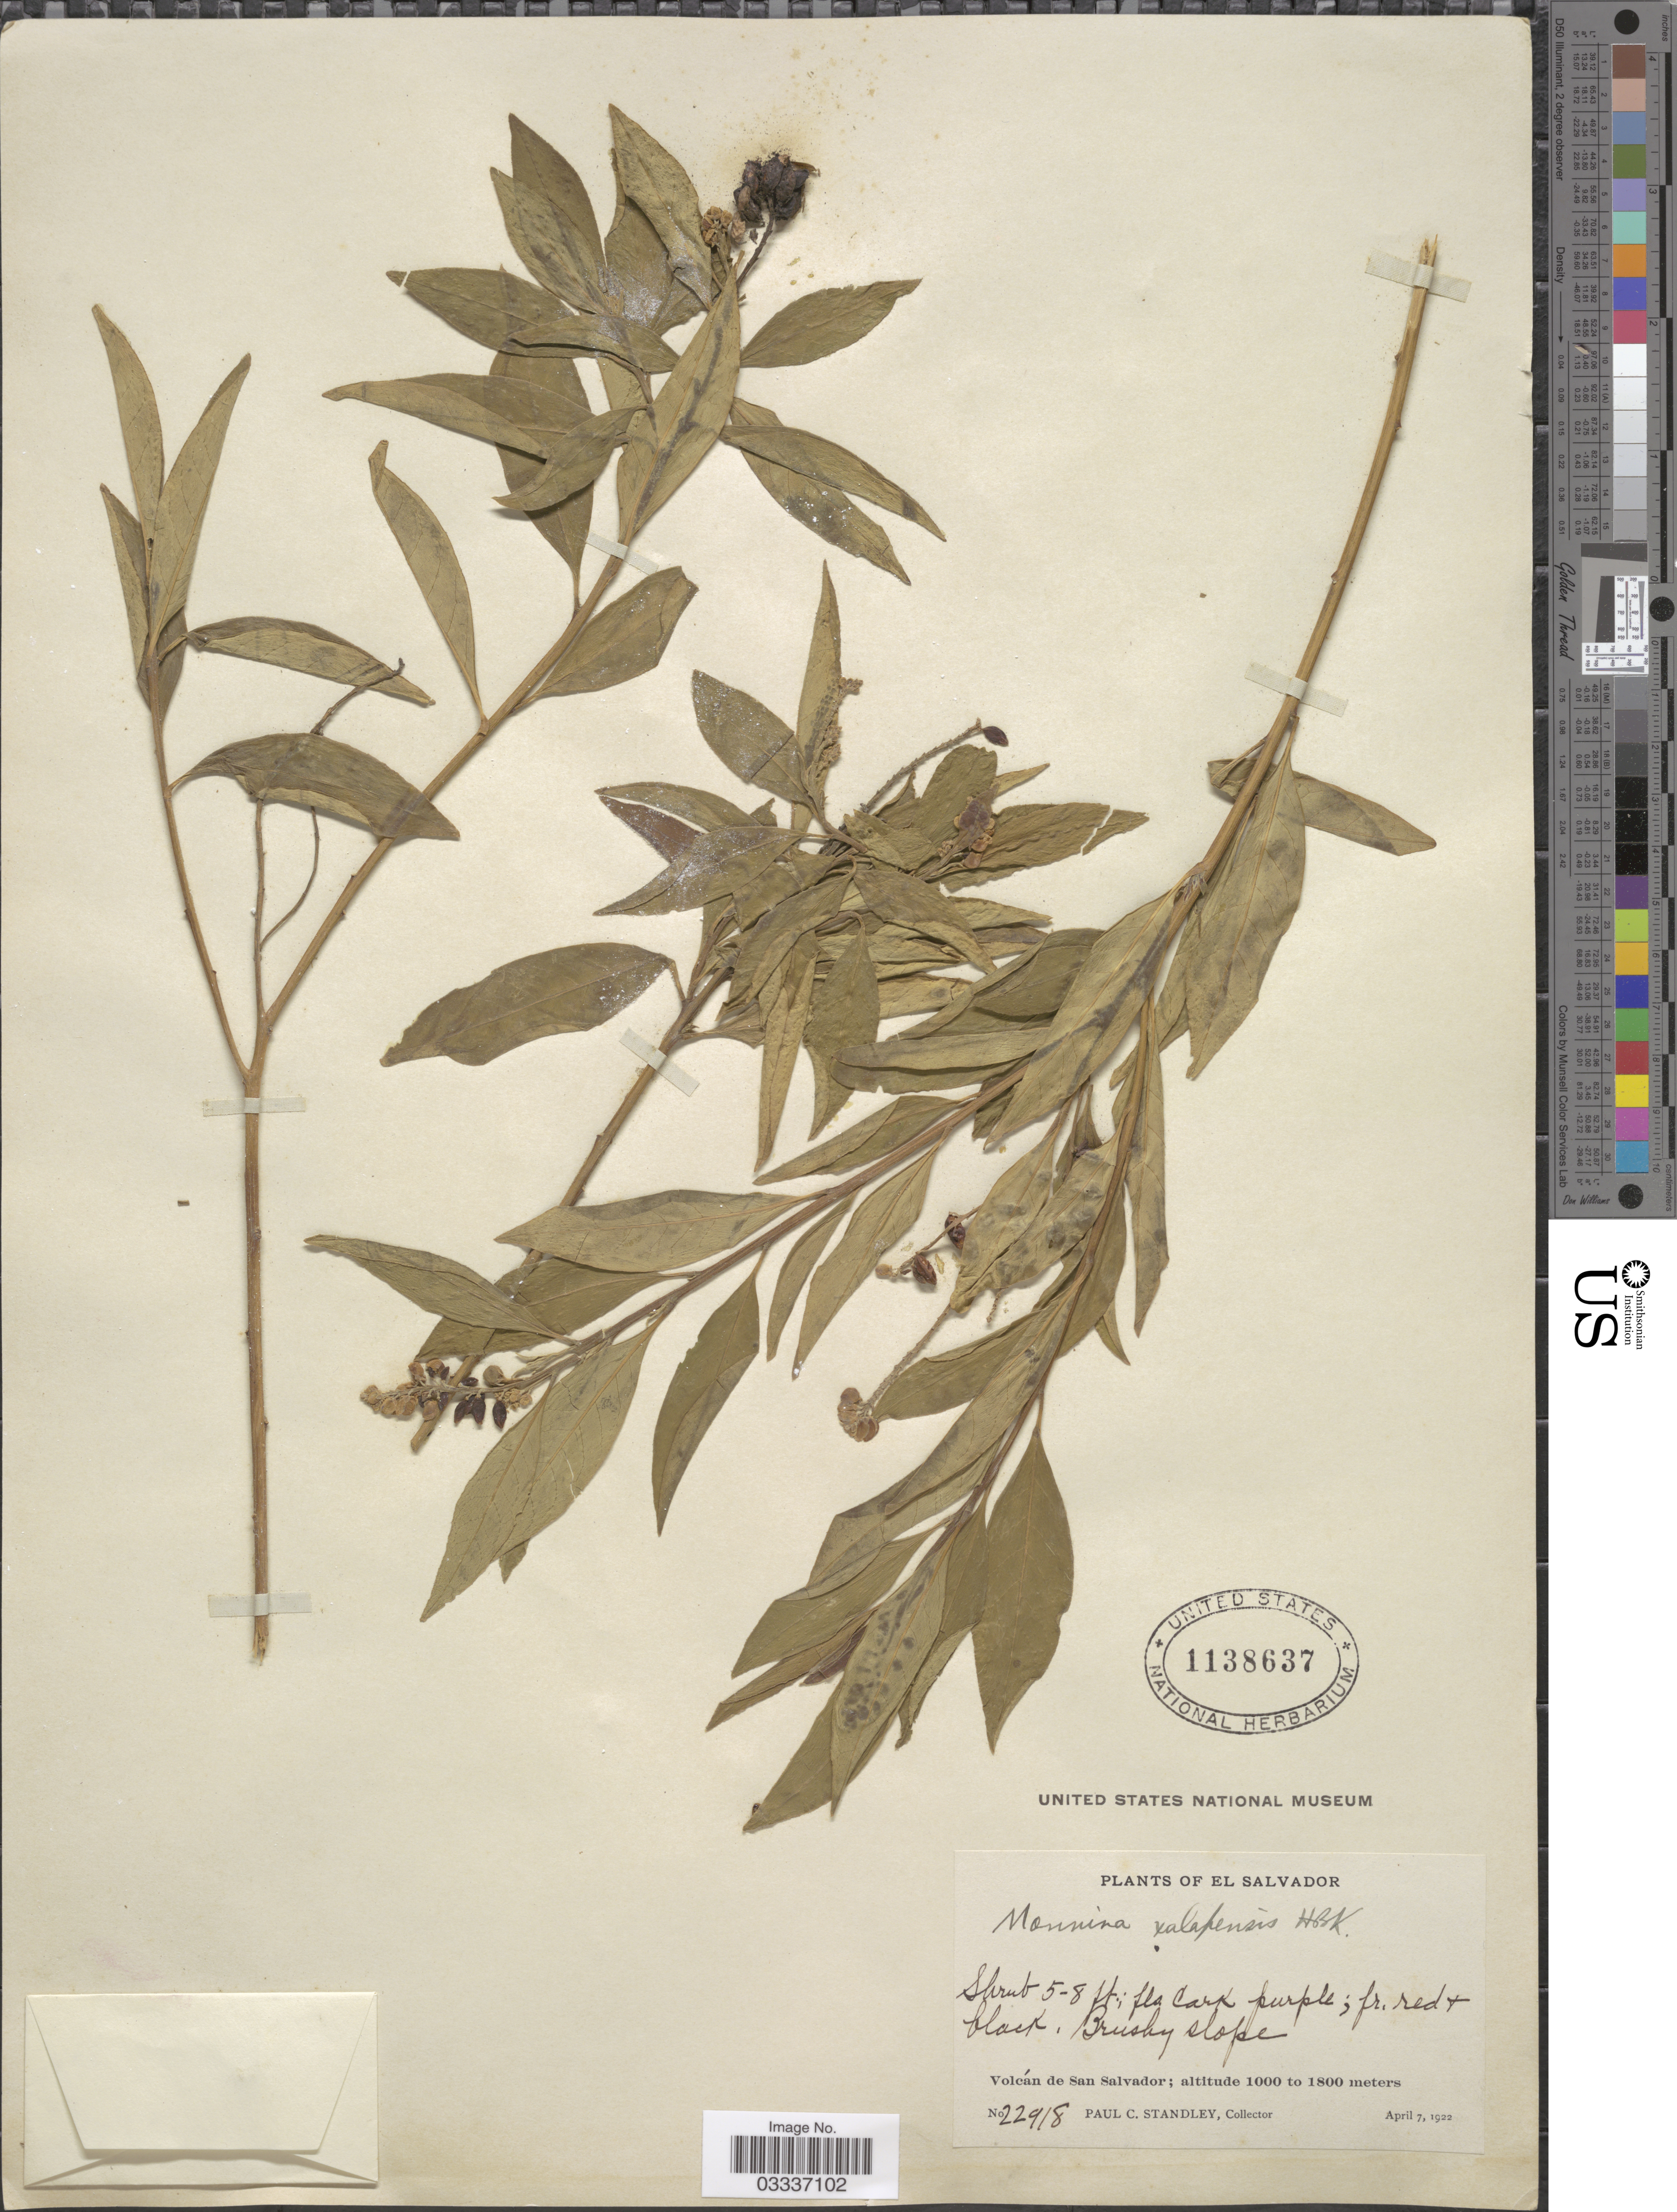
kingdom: Plantae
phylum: Tracheophyta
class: Magnoliopsida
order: Fabales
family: Polygalaceae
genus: Monnina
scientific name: Monnina xalapensis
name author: Kunth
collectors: P. C. Standley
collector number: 22918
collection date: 1922-04-07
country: El Salvador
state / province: San Salvador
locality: Volcán de San Salvador.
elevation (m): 1000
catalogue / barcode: US 1138637